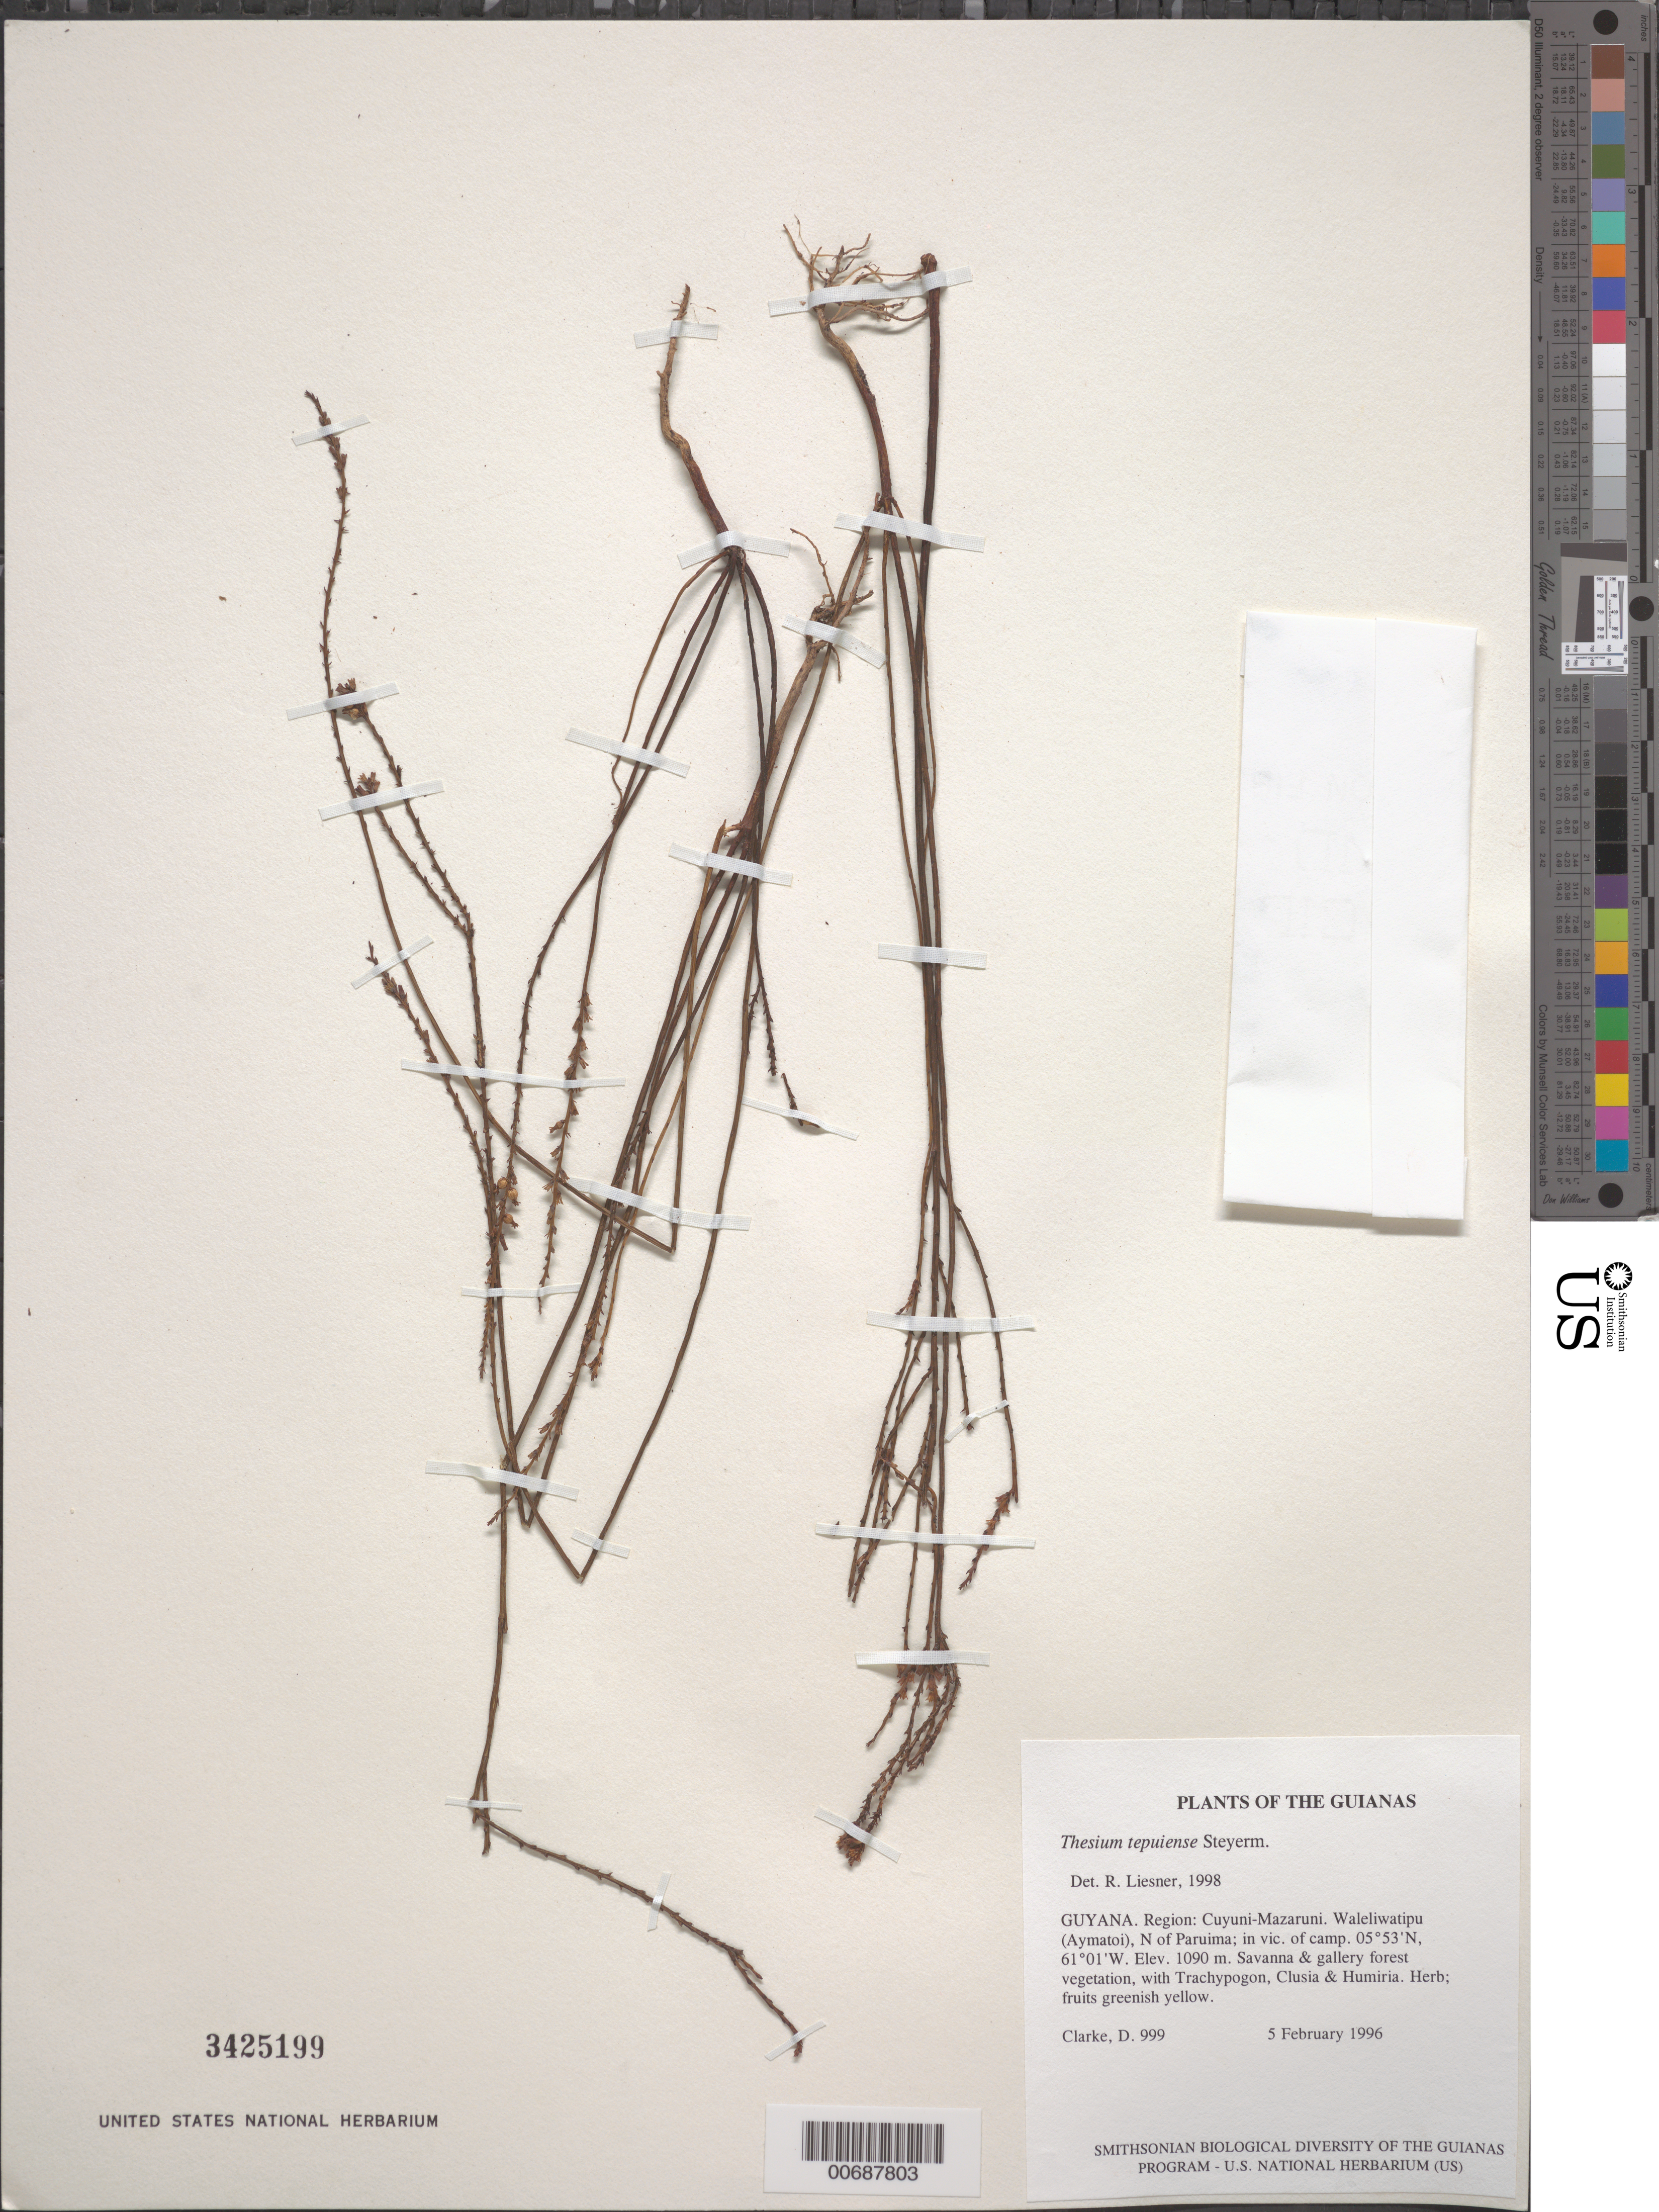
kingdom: Plantae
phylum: Tracheophyta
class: Magnoliopsida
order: Santalales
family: Thesiaceae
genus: Thesium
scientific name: Thesium tepuiense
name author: Steyerm.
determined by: Liesner, R. L.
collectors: H. D. Clarke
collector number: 999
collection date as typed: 5 February 1996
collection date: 1996-02-05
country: Guyana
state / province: Cuyuni-Mazaruni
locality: Waleliwatipu (Aymatoi), N of Paruima; in vic. of camp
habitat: Savanna & gallery forest vegetation, with Trachypogon, Clusia & Humiria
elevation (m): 1090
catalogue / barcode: US 3425199